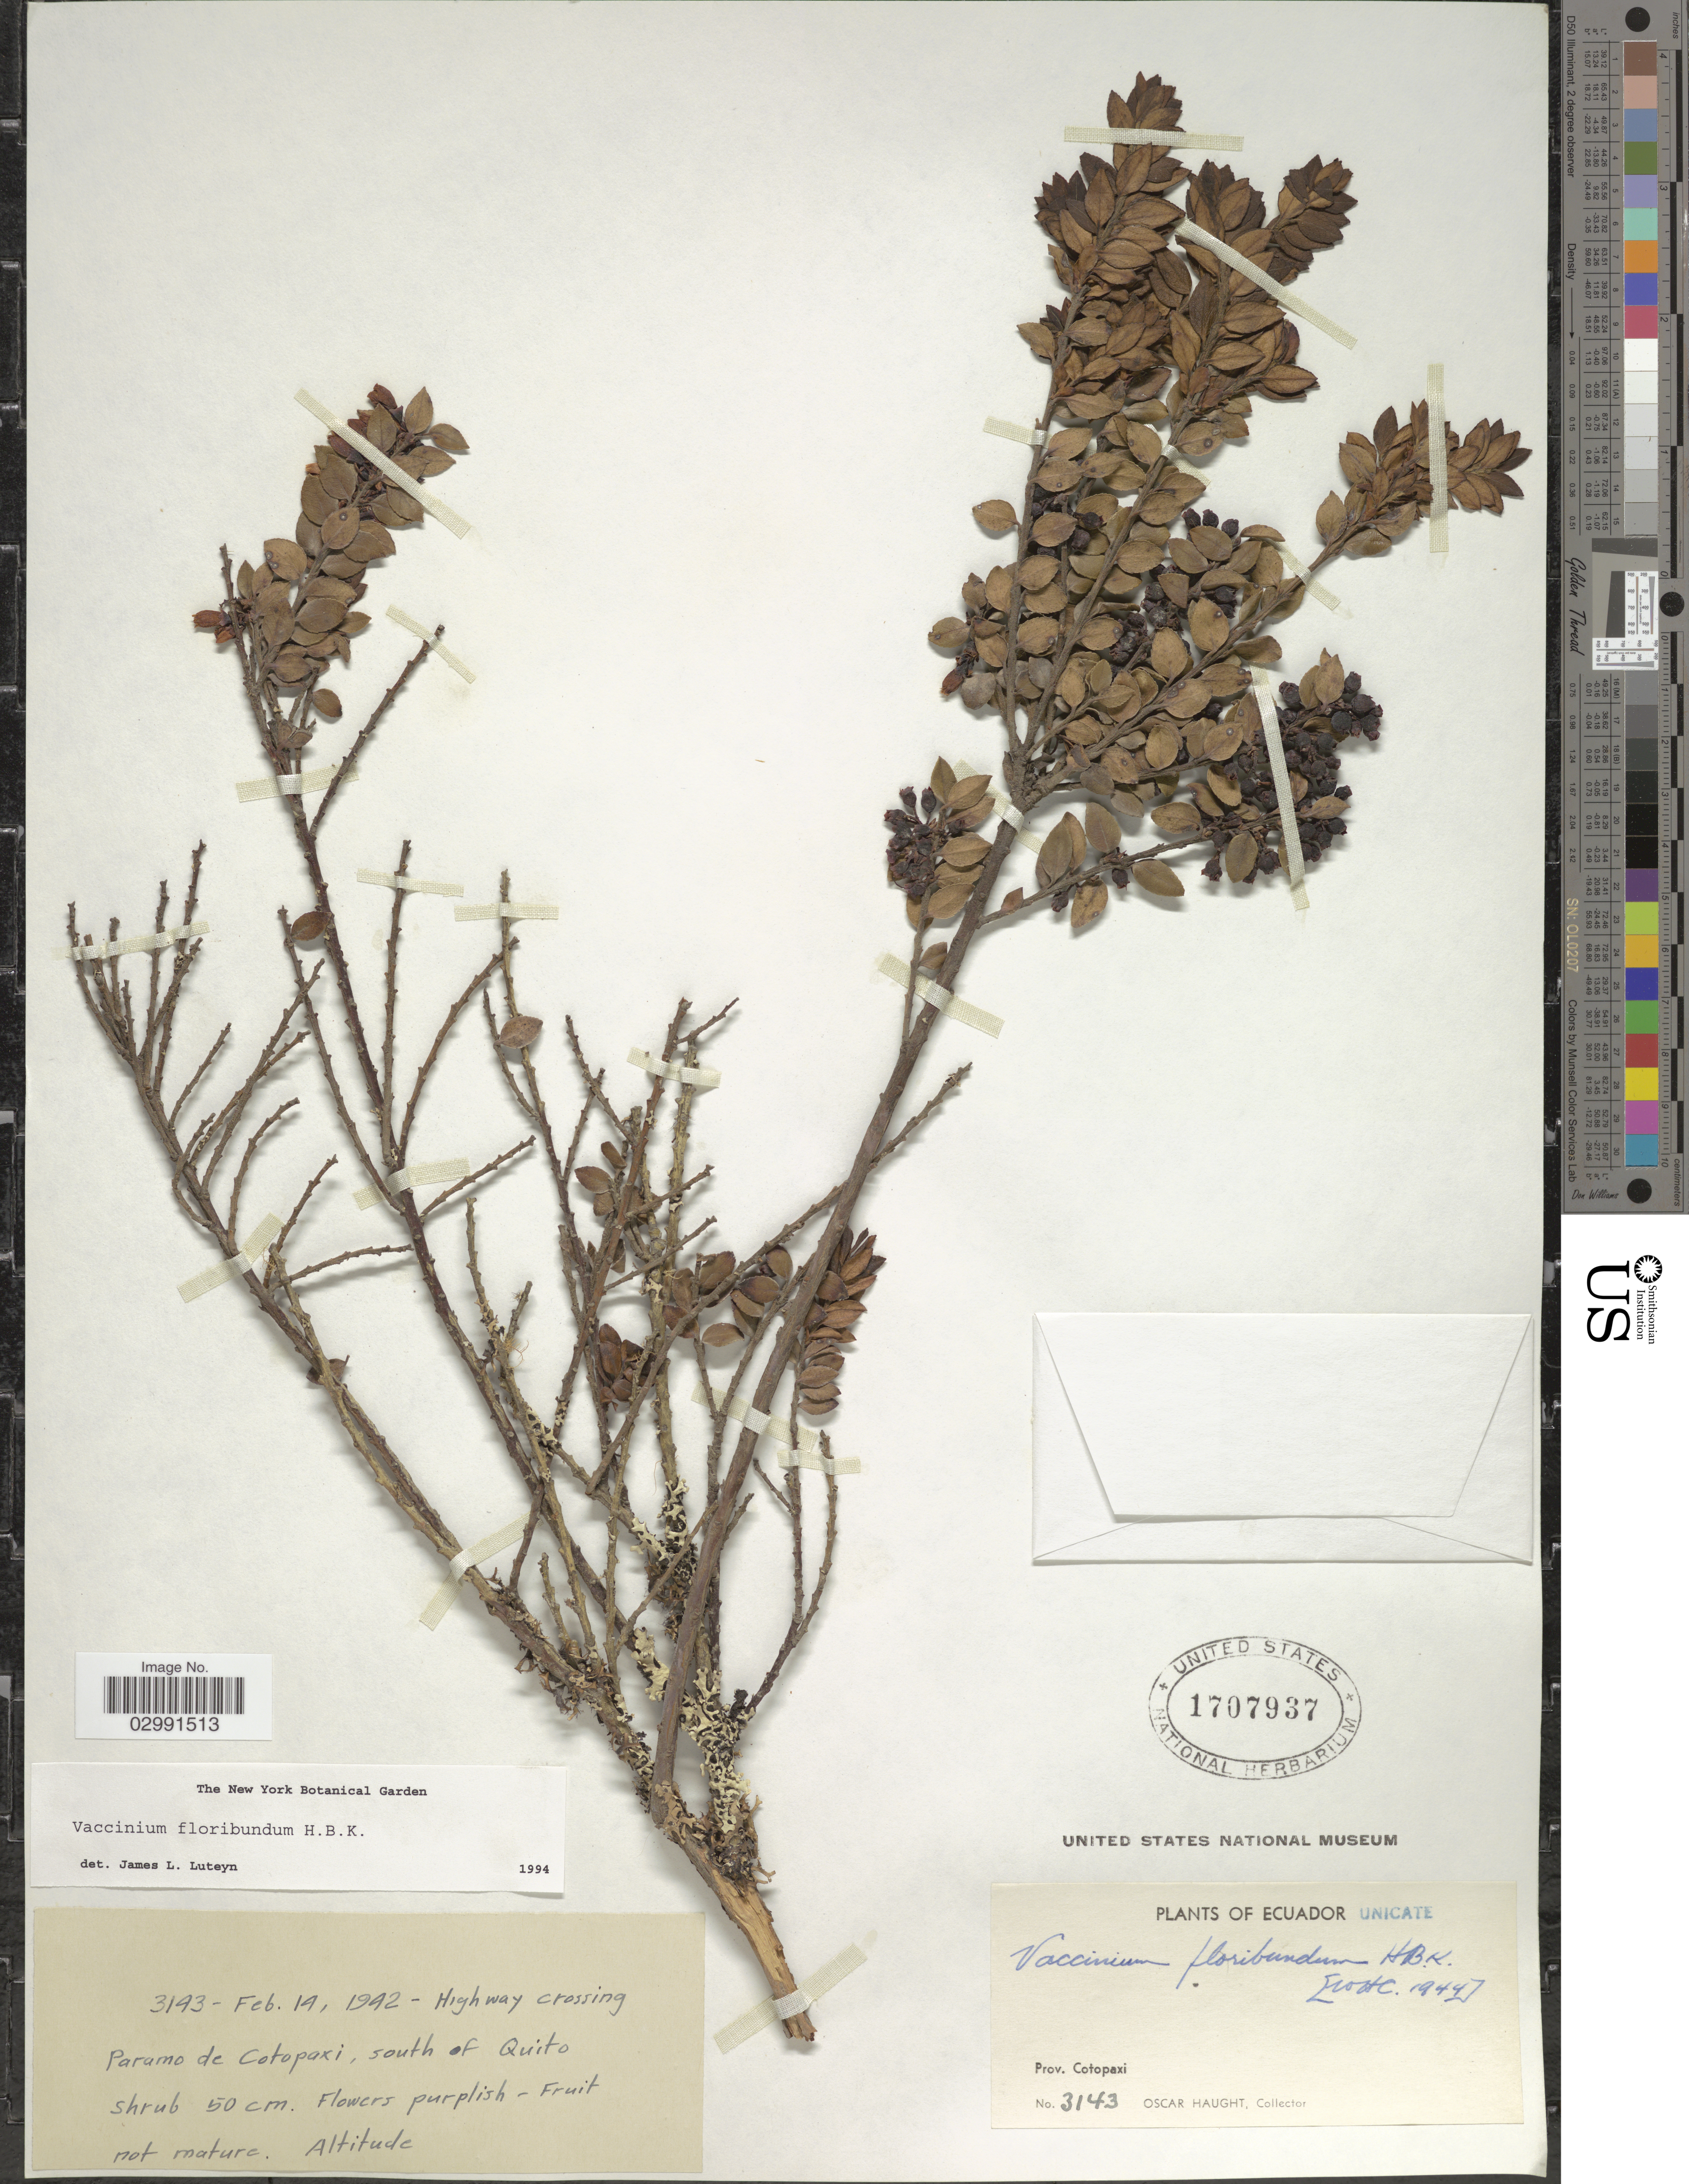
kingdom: Plantae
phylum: Tracheophyta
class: Magnoliopsida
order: Ericales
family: Ericaceae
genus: Vaccinium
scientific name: Vaccinium floribundum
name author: Kunth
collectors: O. L. Haught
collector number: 3143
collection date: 1942-02-14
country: Ecuador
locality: Highway crossing Paramo de Cotopaxi, south of Quito. Prov. Cotopaxi.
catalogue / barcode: US 1707937